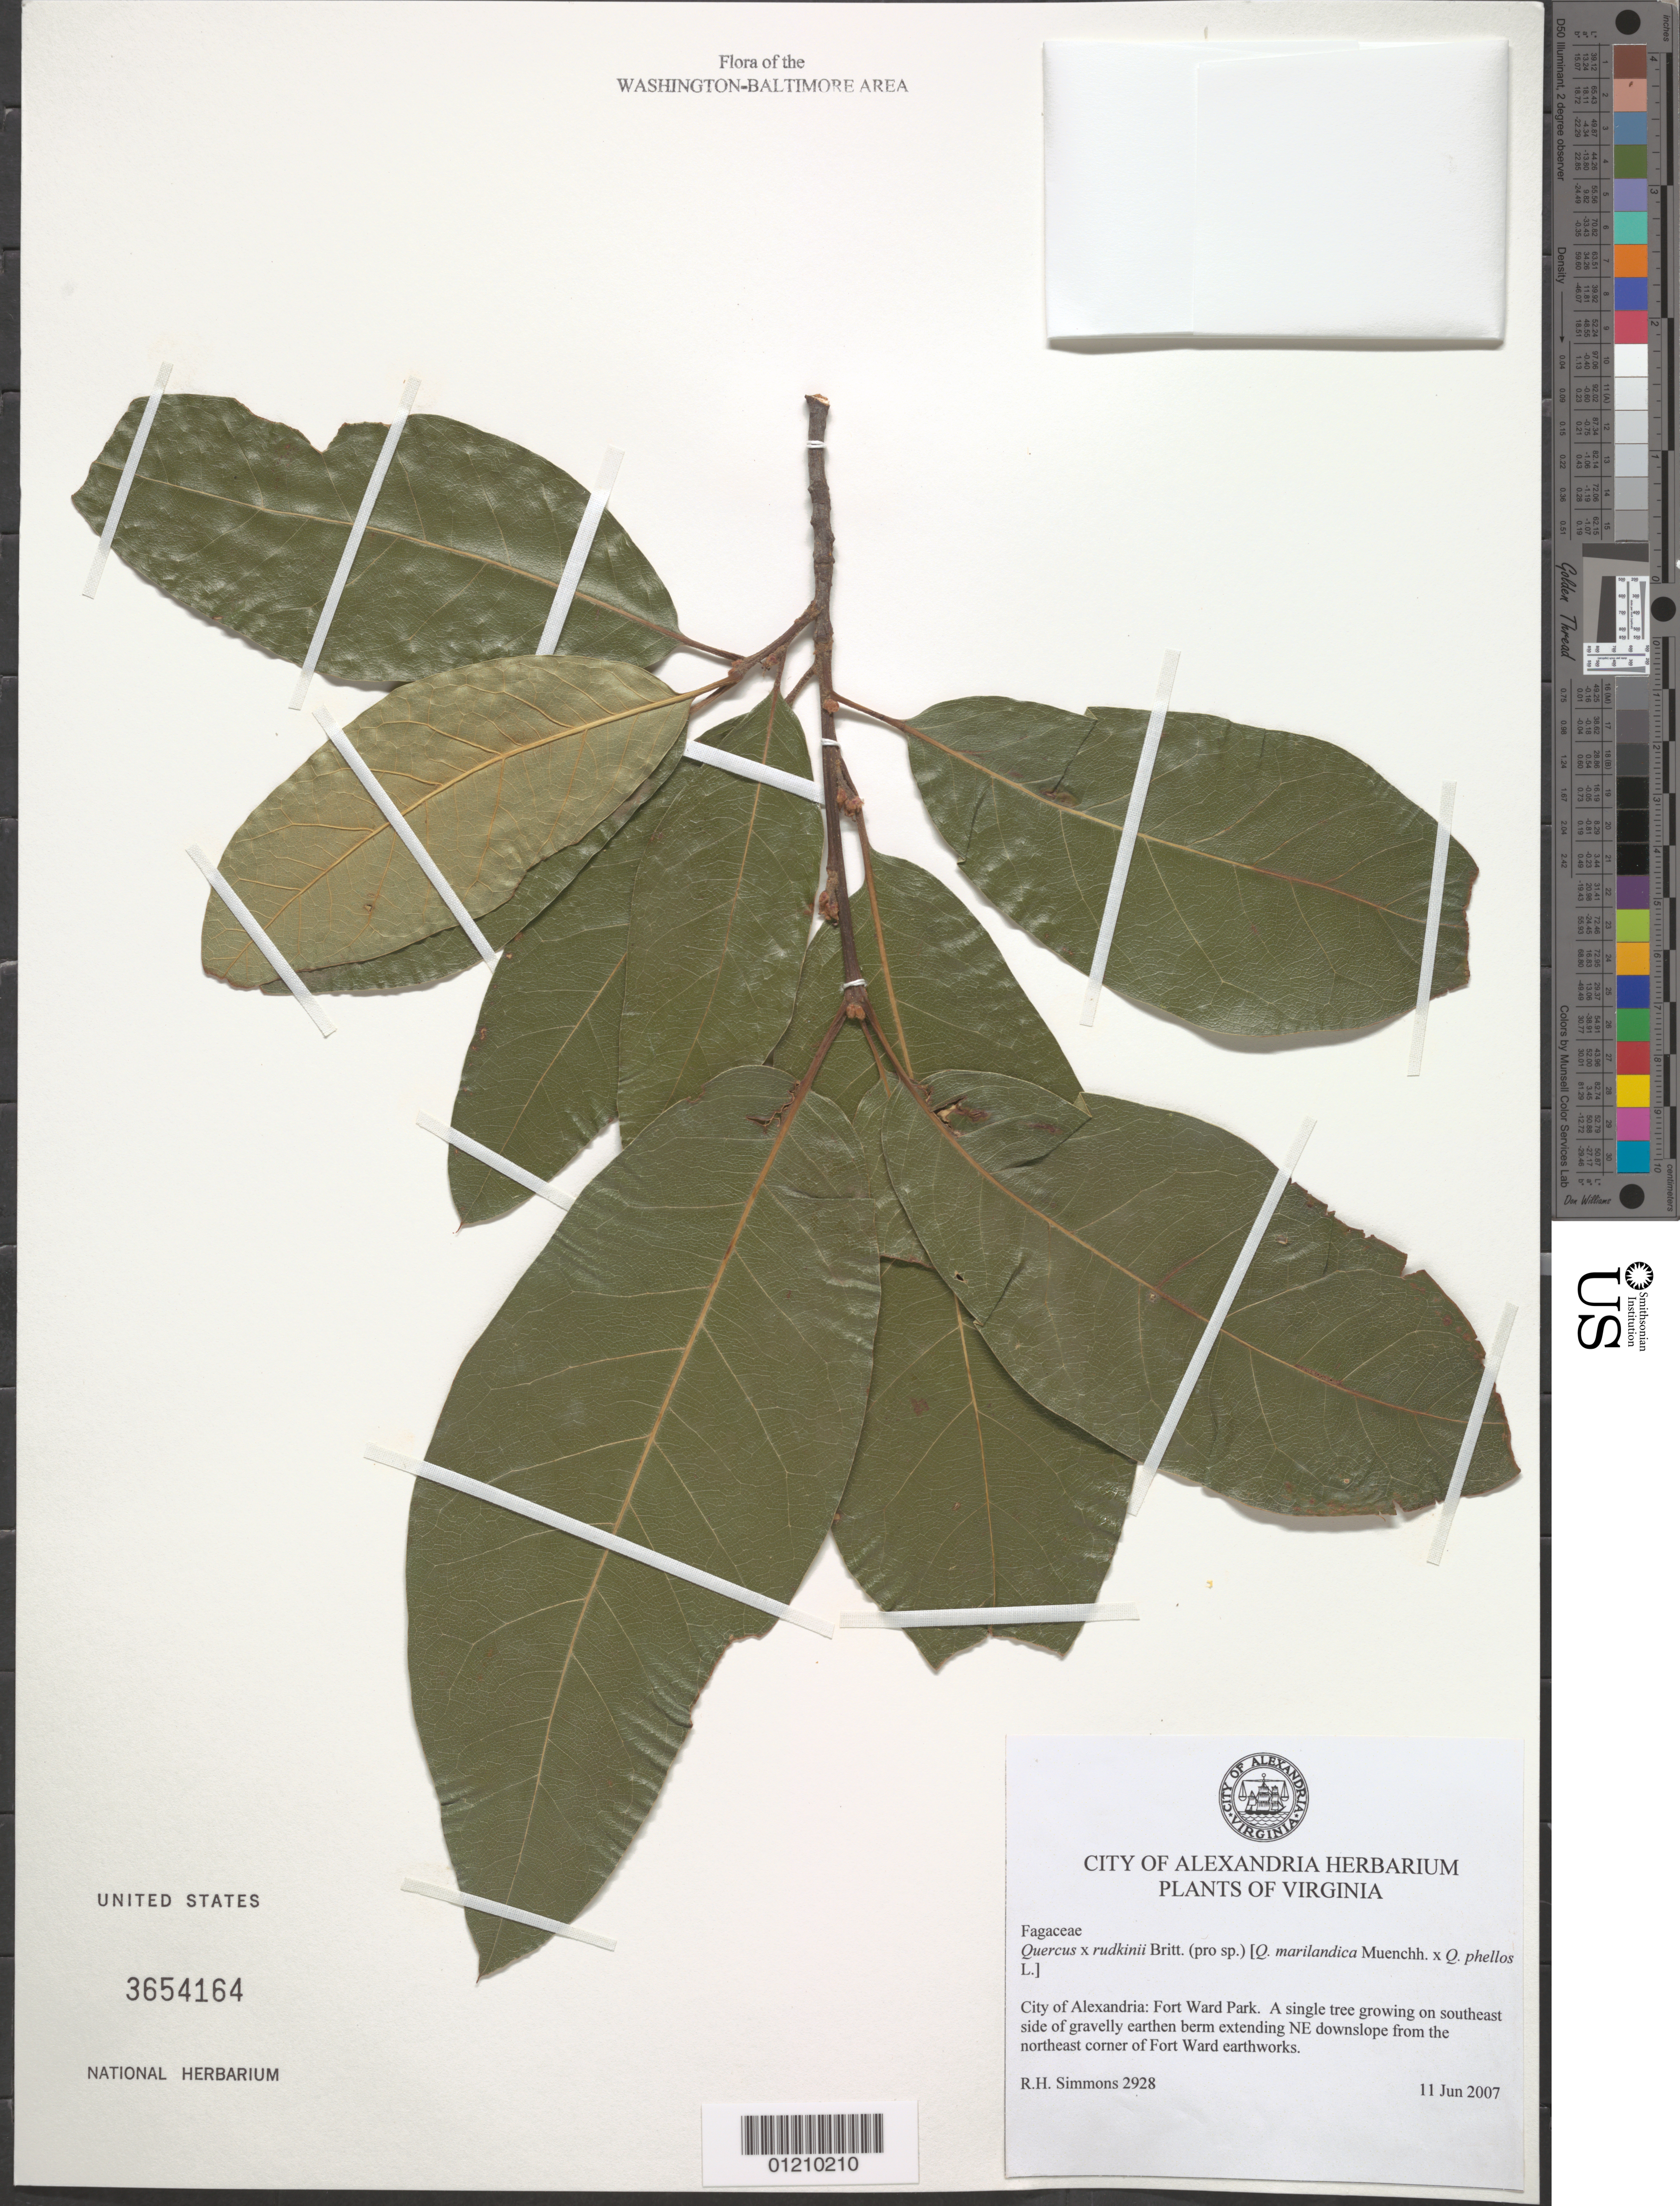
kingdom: Plantae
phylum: Tracheophyta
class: Magnoliopsida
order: Fagales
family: Fagaceae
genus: Quercus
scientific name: Quercus x rudkinii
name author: Britton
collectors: R. H. Simmons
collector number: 2928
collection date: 2007-06-11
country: United States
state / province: Virginia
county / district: City of Alexandria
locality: Fort Wand Park. Growing on southeast side of gravelly earthen berm extending NE downslope from the northeast corner of Fort Wand earthworks.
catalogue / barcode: US 3654164